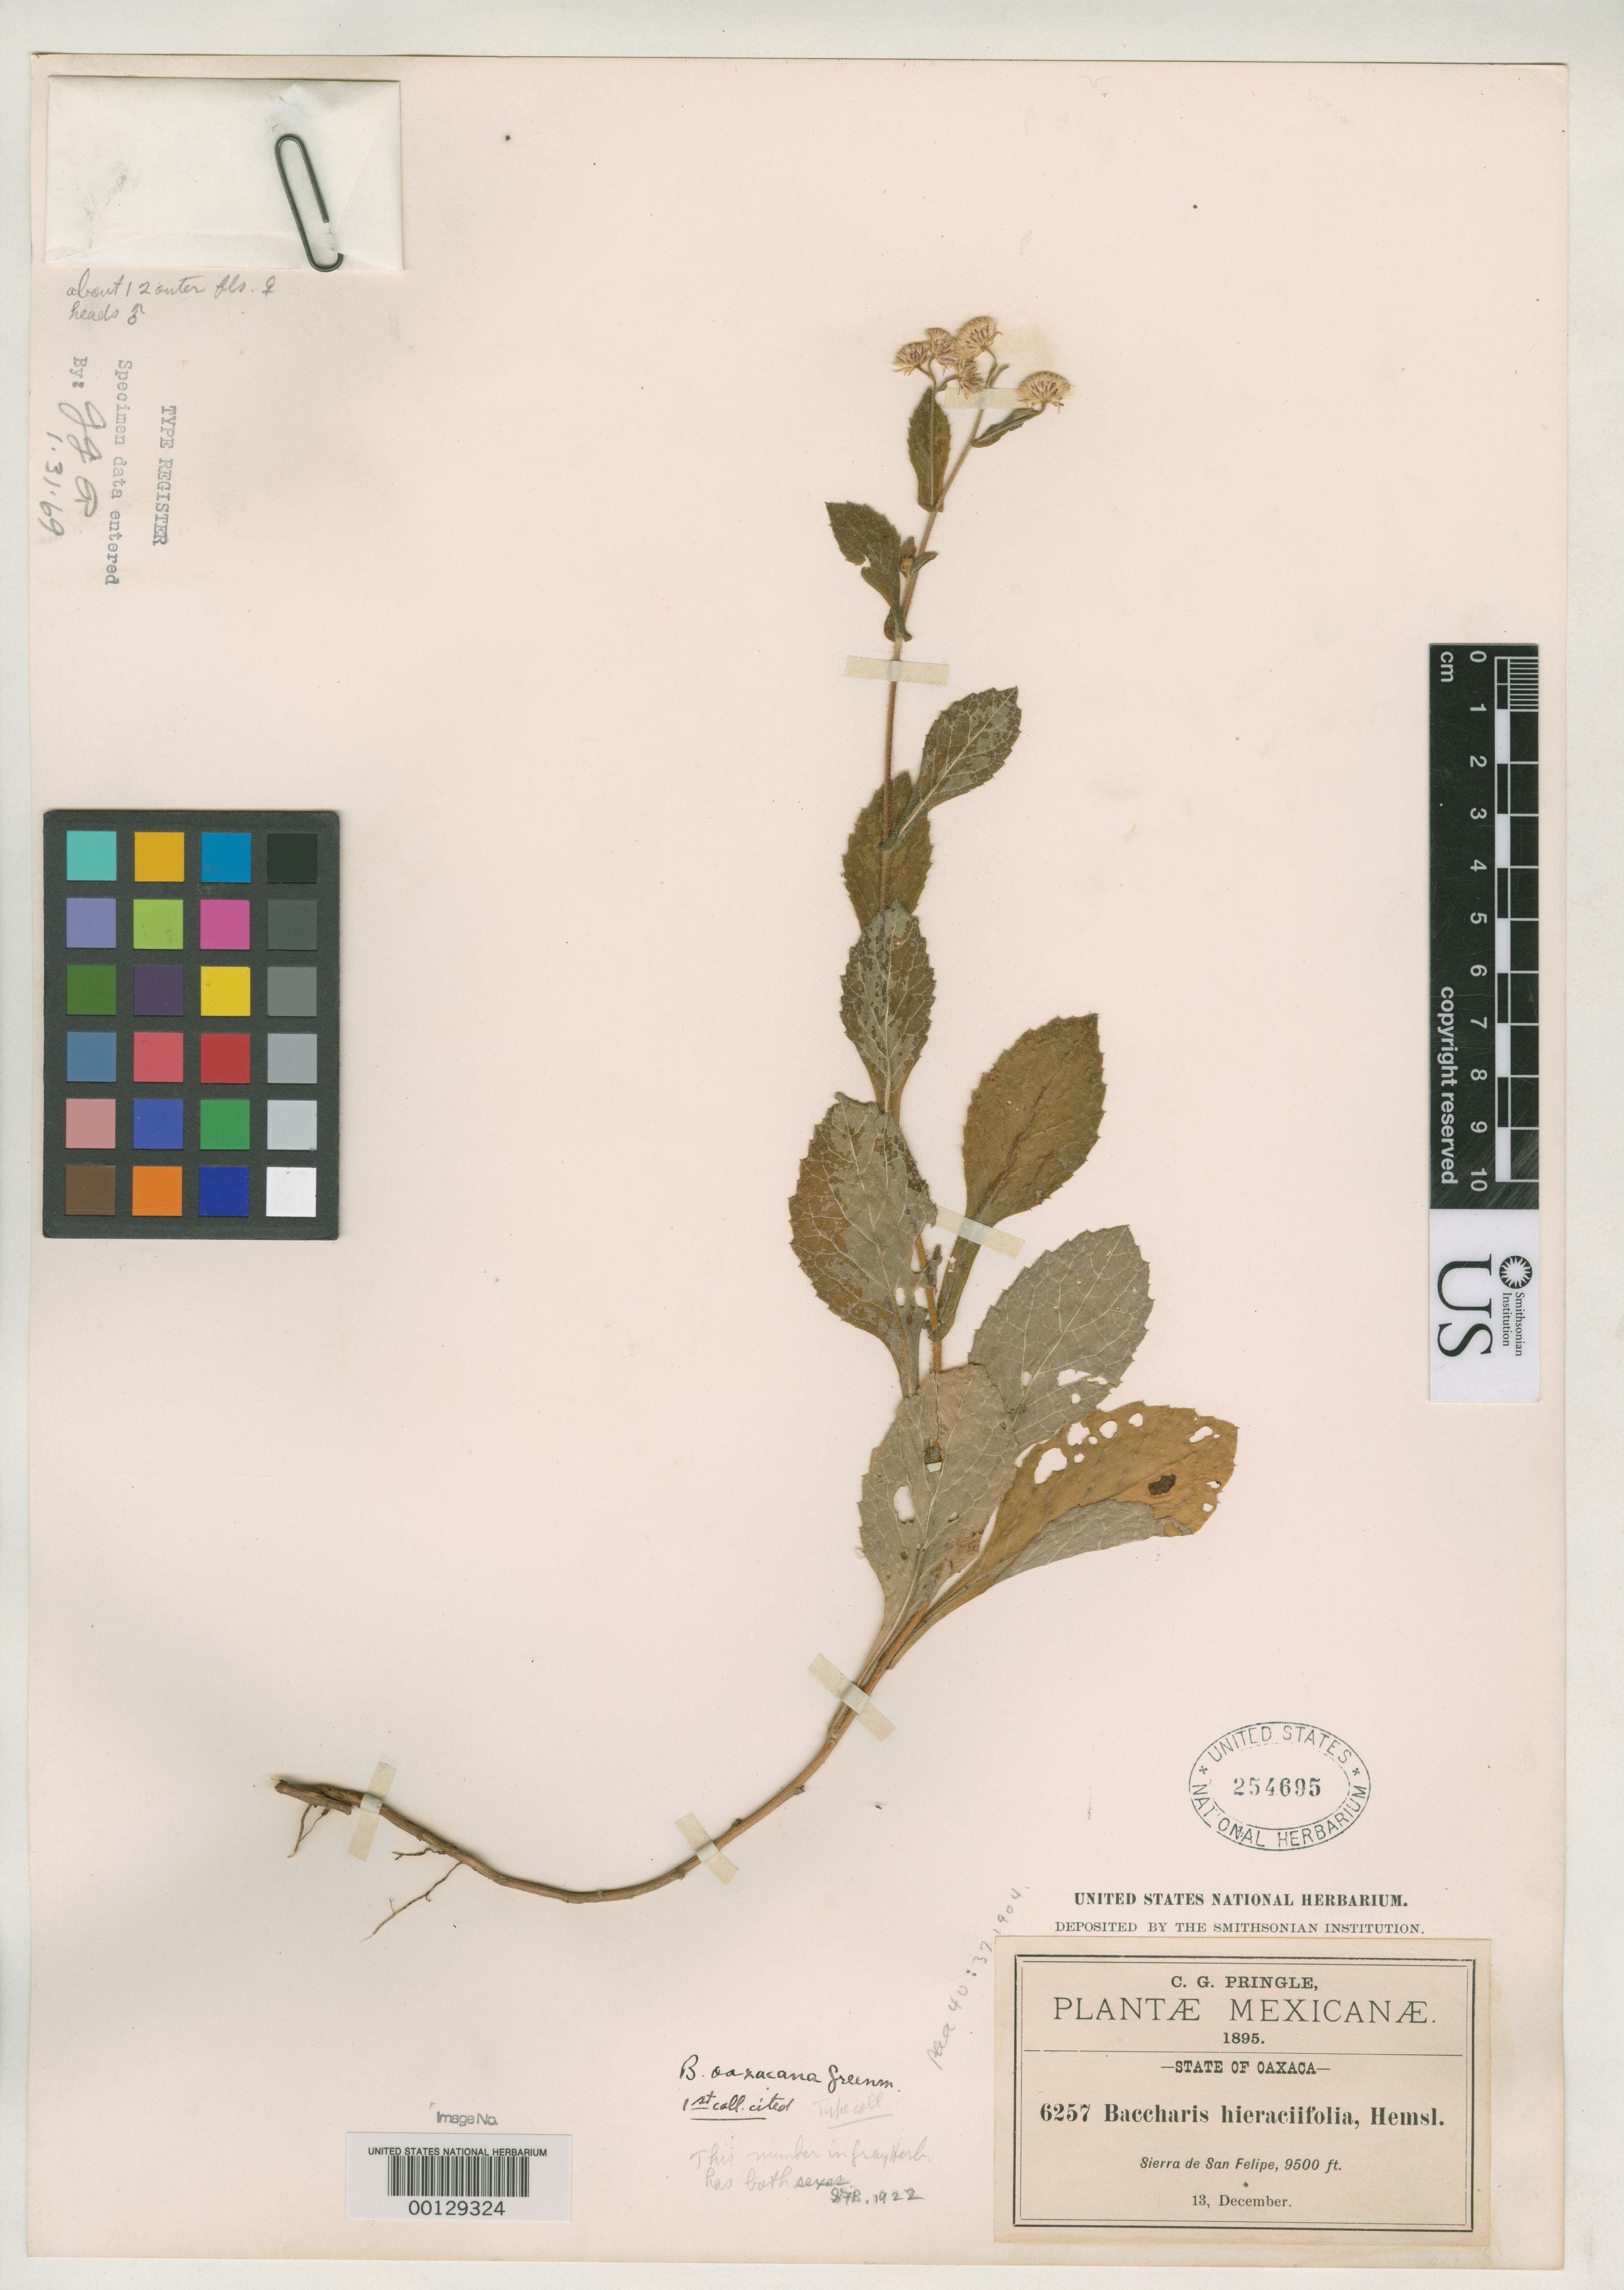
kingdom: Plantae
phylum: Tracheophyta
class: Magnoliopsida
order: Asterales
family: Asteraceae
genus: Baccharis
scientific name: Baccharis oaxacana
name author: Greenm.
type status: Isosyntype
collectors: C. G. Pringle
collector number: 6257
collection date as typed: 13 Dec 1895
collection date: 1895-12-13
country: Mexico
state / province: Oaxaca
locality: Sierra de San Felipe.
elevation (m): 2895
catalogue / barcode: US 254695